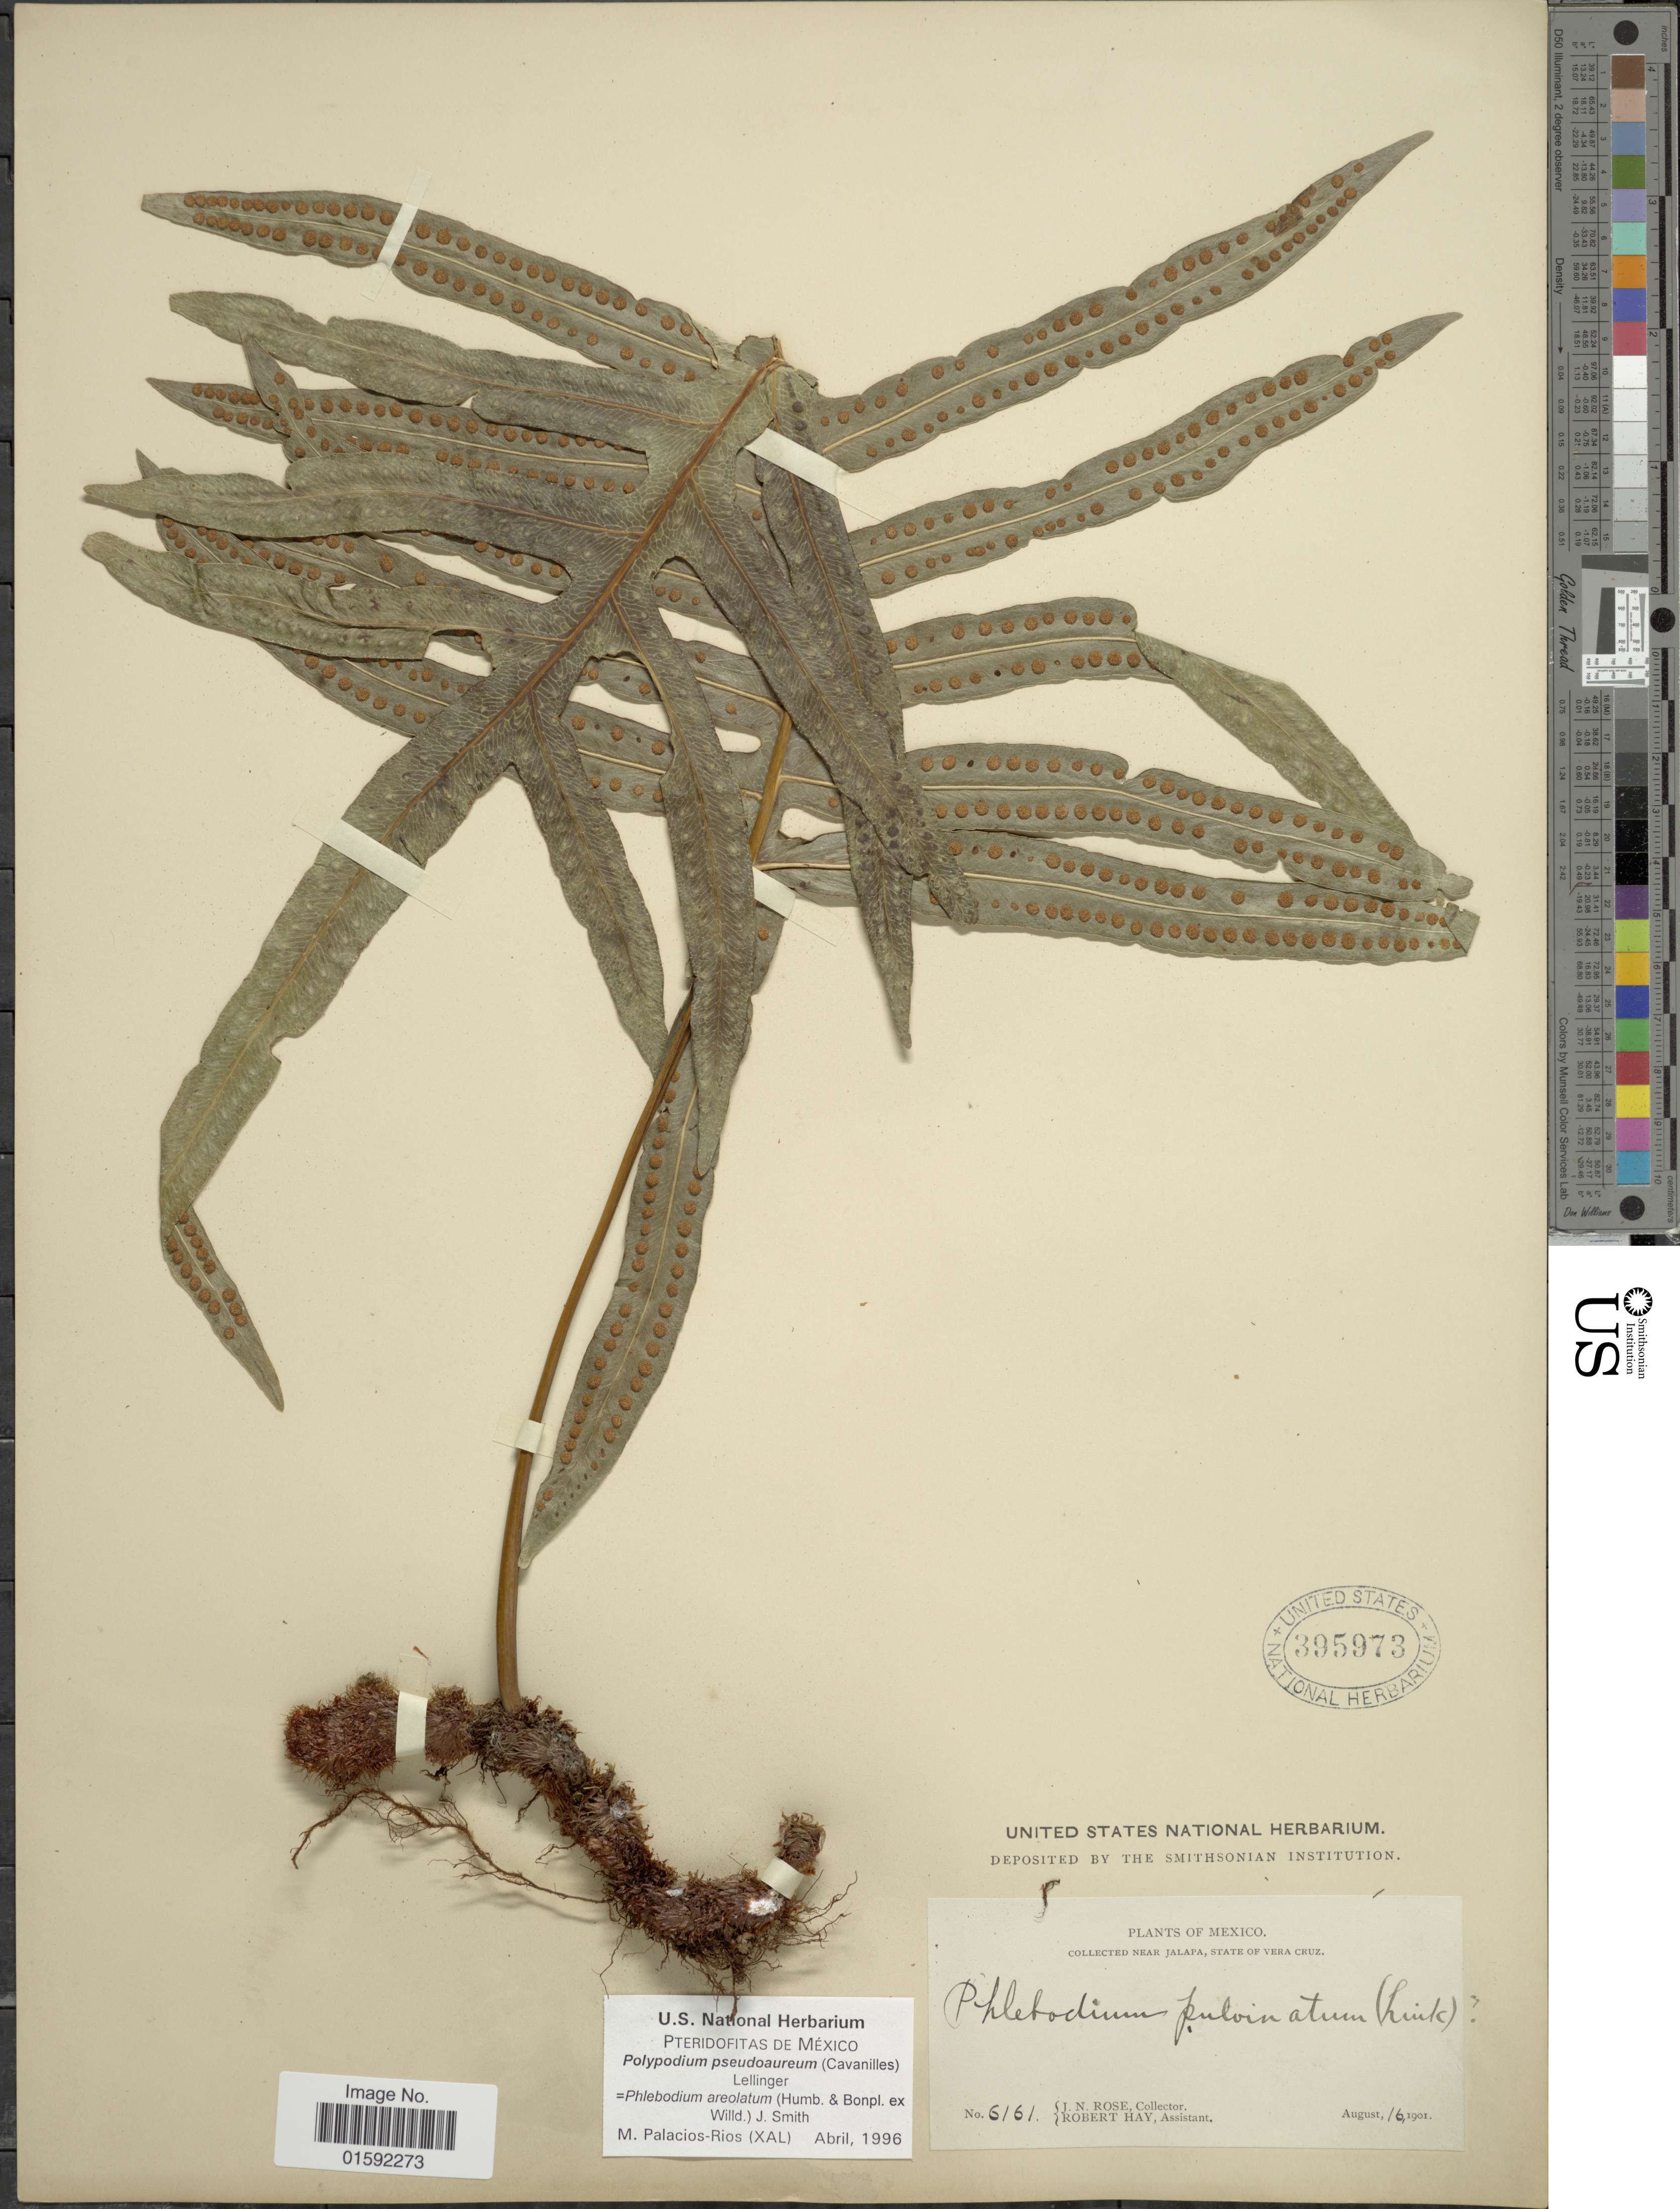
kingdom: Plantae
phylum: Tracheophyta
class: Polypodiopsida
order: Polypodiales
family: Polypodiaceae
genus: Phlebodium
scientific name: Phlebodium pseudoaureum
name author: (Cav.) Lellinger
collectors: J. N. Rose & R. H. Hay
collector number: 6161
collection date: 1901-08-16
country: Mexico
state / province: Veracruz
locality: Mexico, near Jalapa.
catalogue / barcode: US 395973